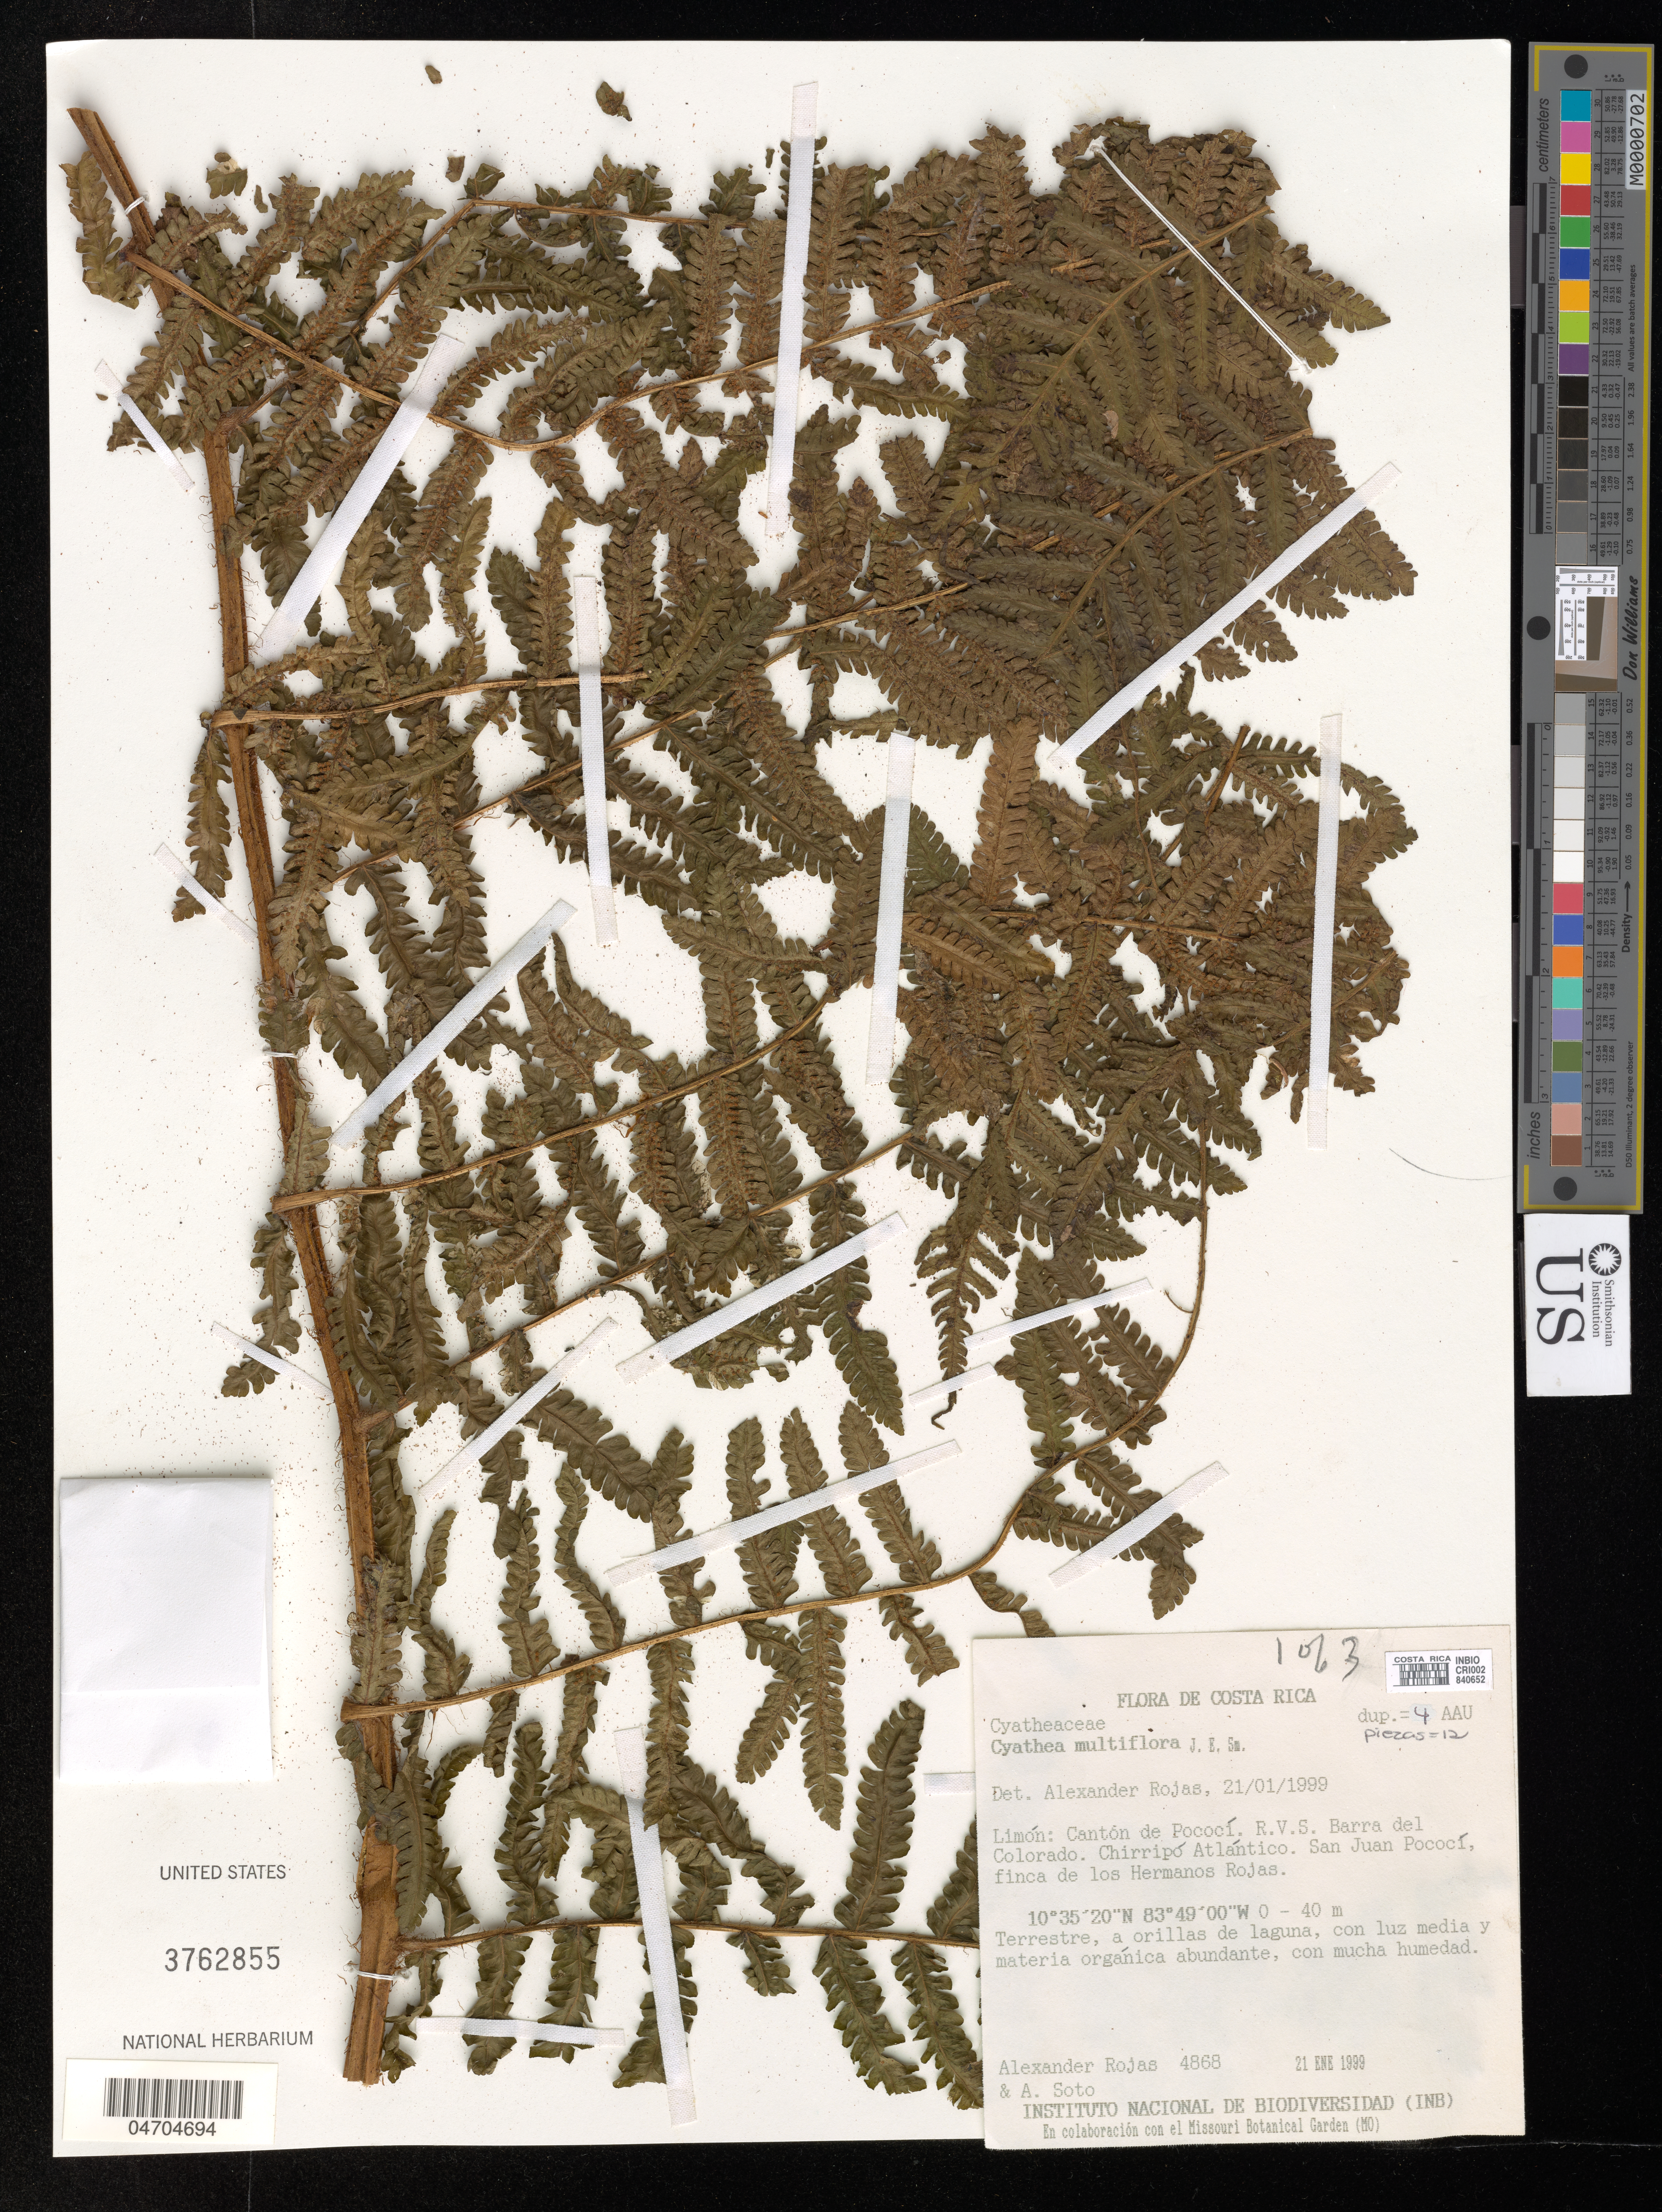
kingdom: Plantae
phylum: Tracheophyta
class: Polypodiopsida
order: Cyatheales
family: Cyatheaceae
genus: Cyathea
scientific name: Cyathea multiflora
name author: Sm.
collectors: A. Rojas & A. Soto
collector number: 4868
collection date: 1999-01-21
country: Costa Rica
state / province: Limón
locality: Cantón de Pococí. R. V. S. Barra del Colorado. Chirripó Atlántico. San Juan Pococí, finca de los Hermanos Rojas.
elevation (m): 0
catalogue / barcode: US 3762855